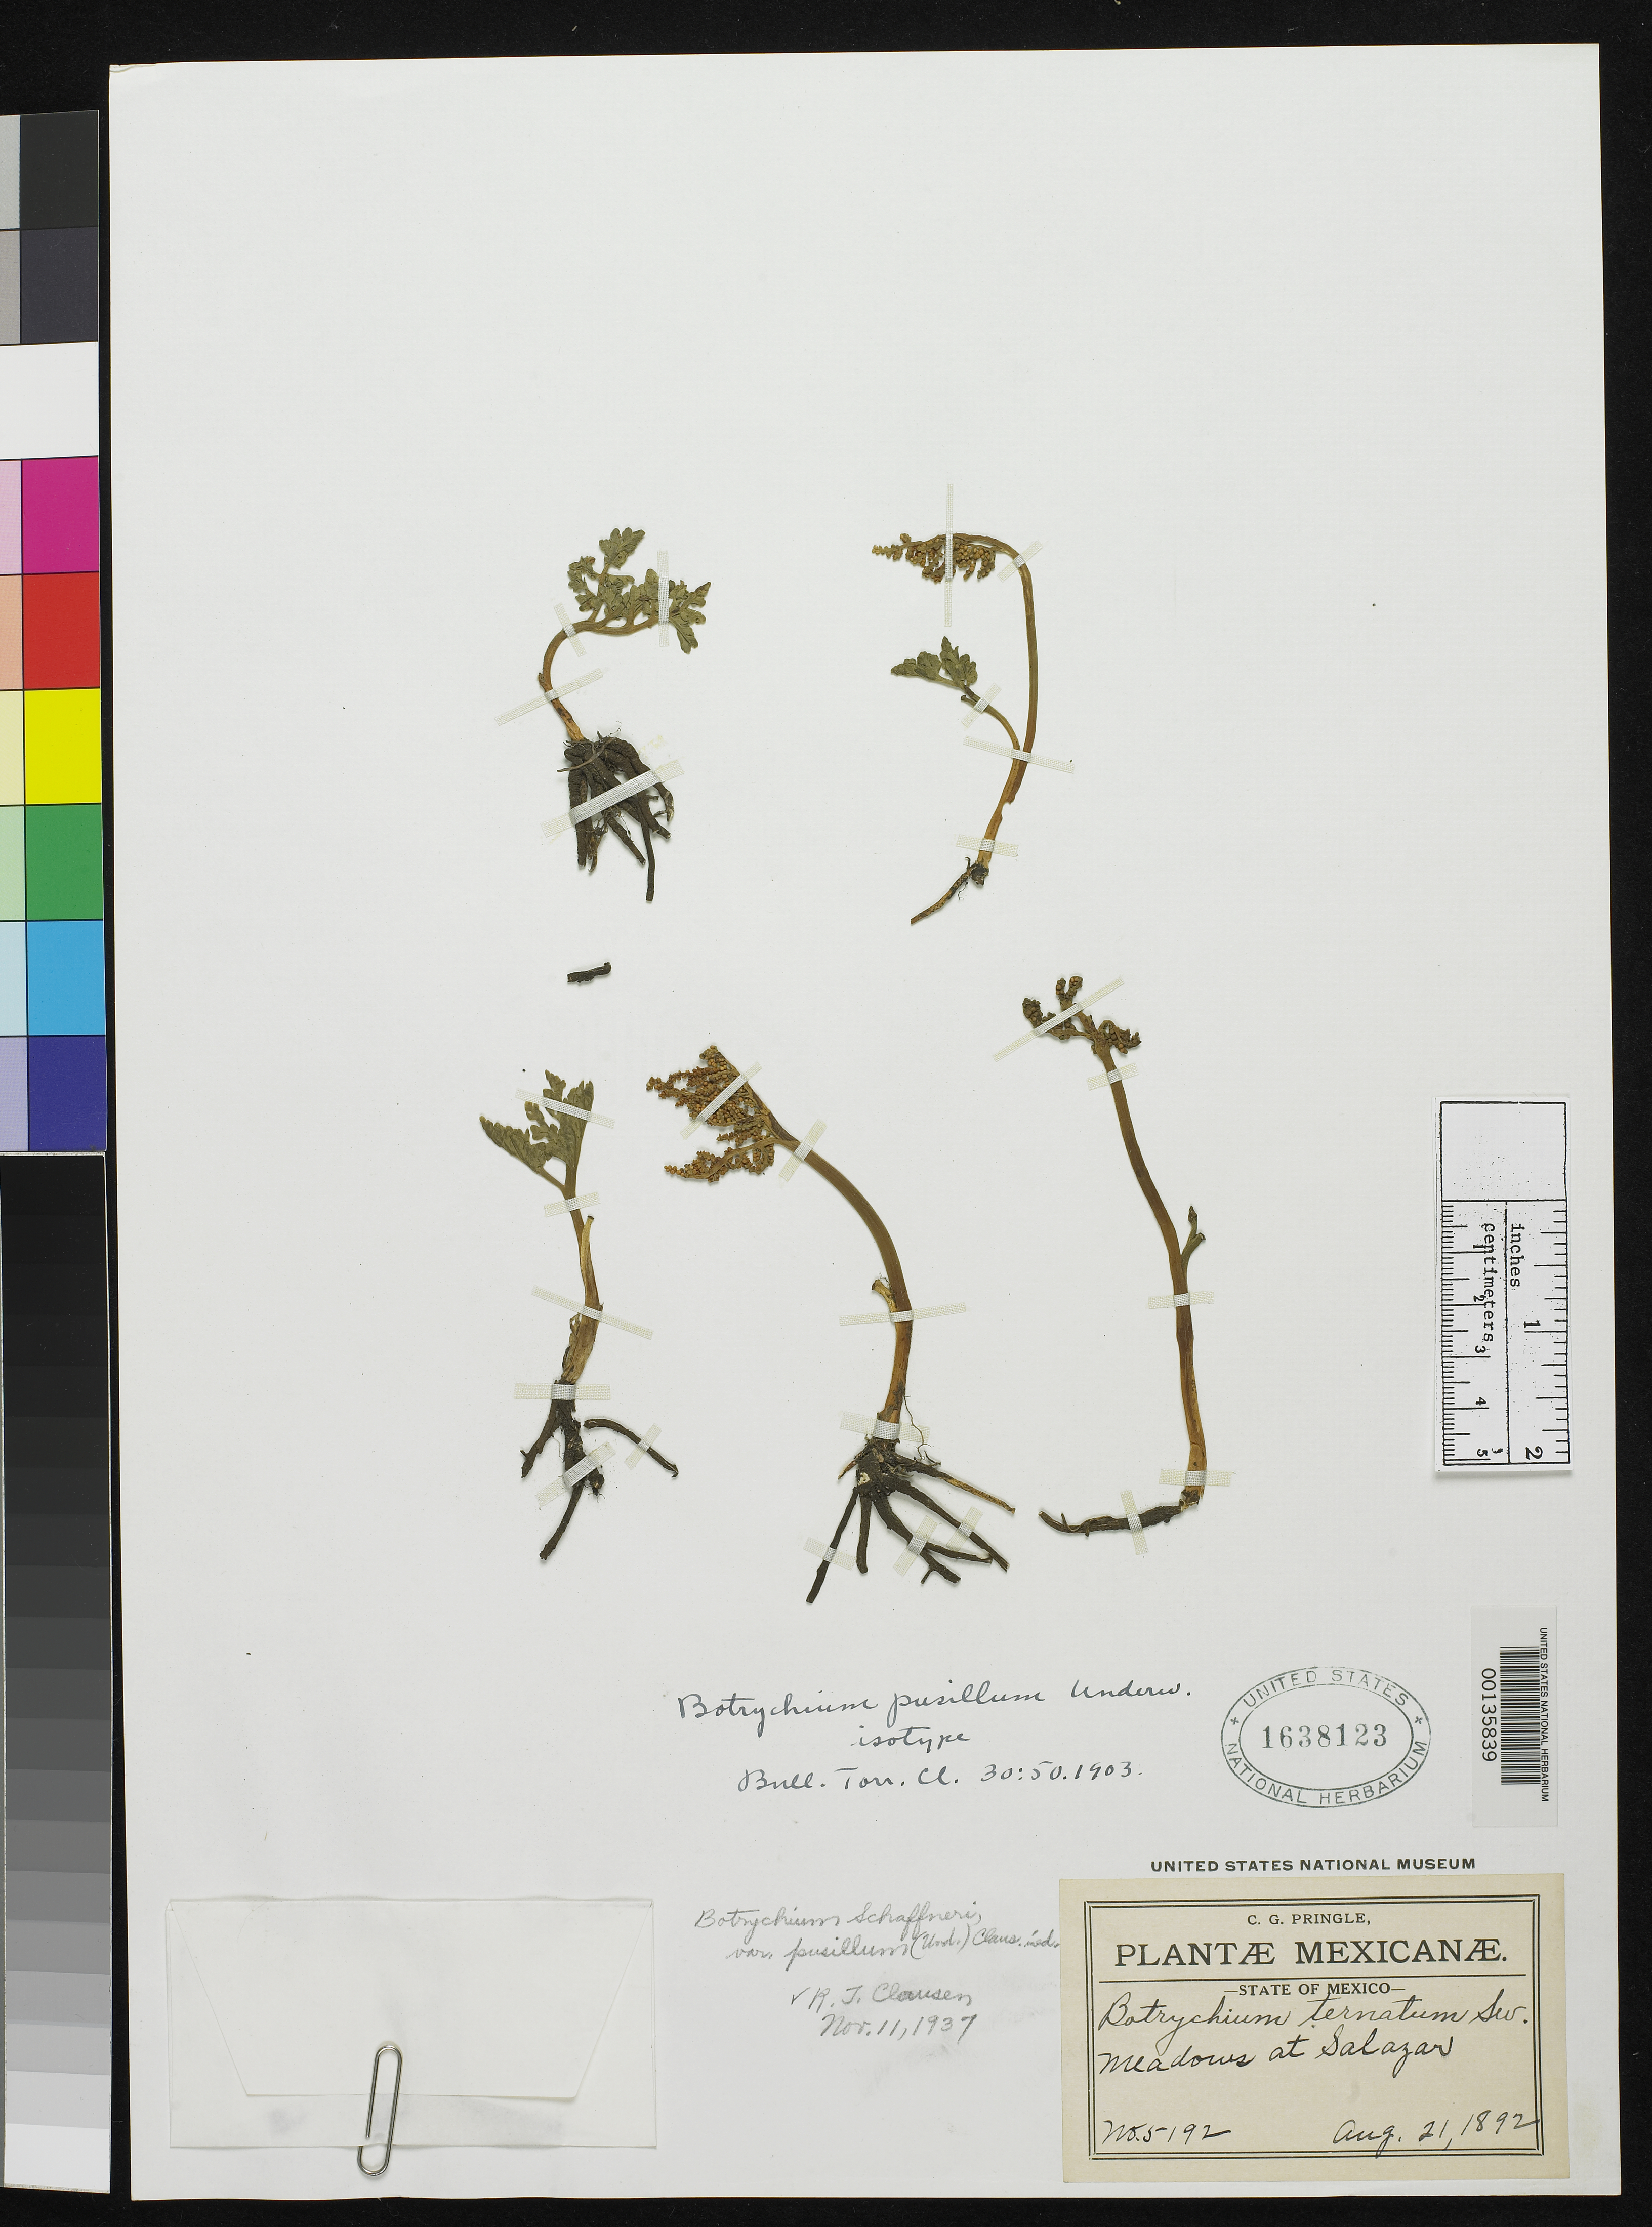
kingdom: Plantae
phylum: Tracheophyta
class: Polypodiopsida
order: Ophioglossales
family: Ophioglossaceae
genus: Botrychium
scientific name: Botrychium pusillum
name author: Underw.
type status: Type Collection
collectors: C. G. Pringle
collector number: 5192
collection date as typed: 21 Aug 1892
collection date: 1892-08-21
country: Mexico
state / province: México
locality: Meadows at Salazar.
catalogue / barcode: US 1638123